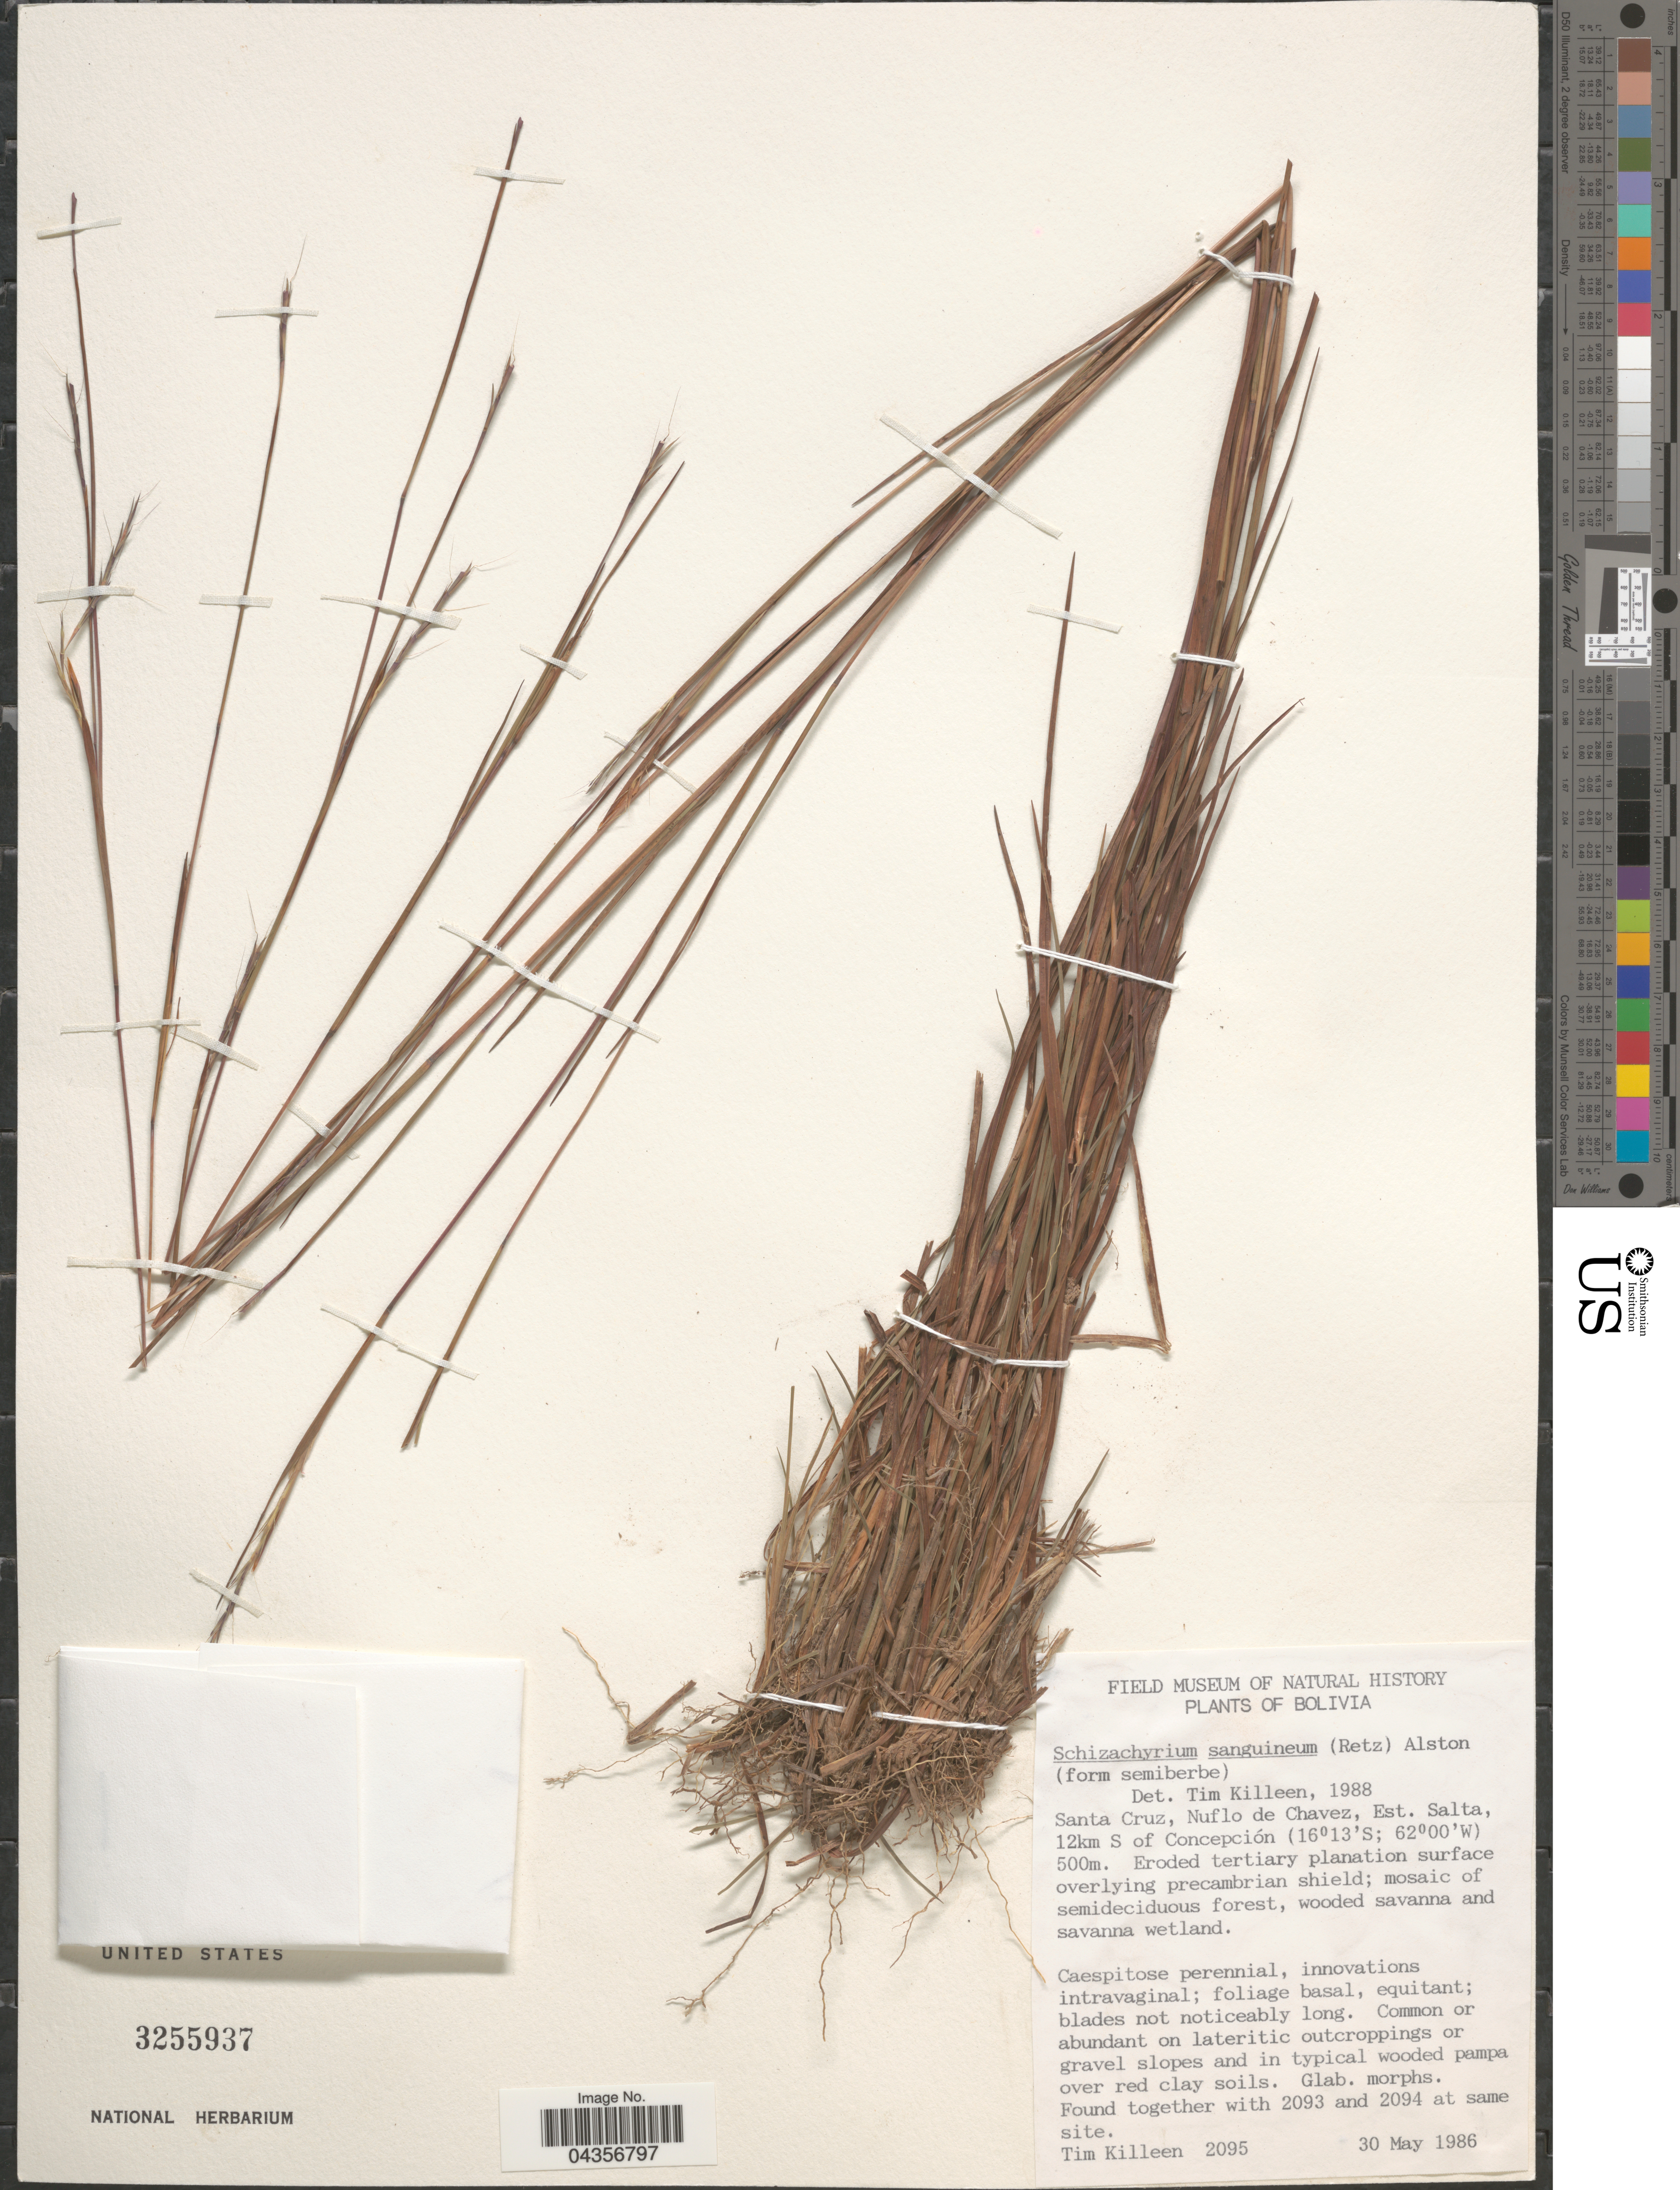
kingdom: Plantae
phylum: Tracheophyta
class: Liliopsida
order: Poales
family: Poaceae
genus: Schizachyrium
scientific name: Schizachyrium sanguineum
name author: (Retz.) Alston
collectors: T. J. Killeen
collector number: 2095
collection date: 1986-05-30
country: Bolivia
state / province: Santa Cruz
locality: Santa Cruz, Nuflo de Chavez, Est. Salta, 12km S of Concepción.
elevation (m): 500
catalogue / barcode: US 3255937